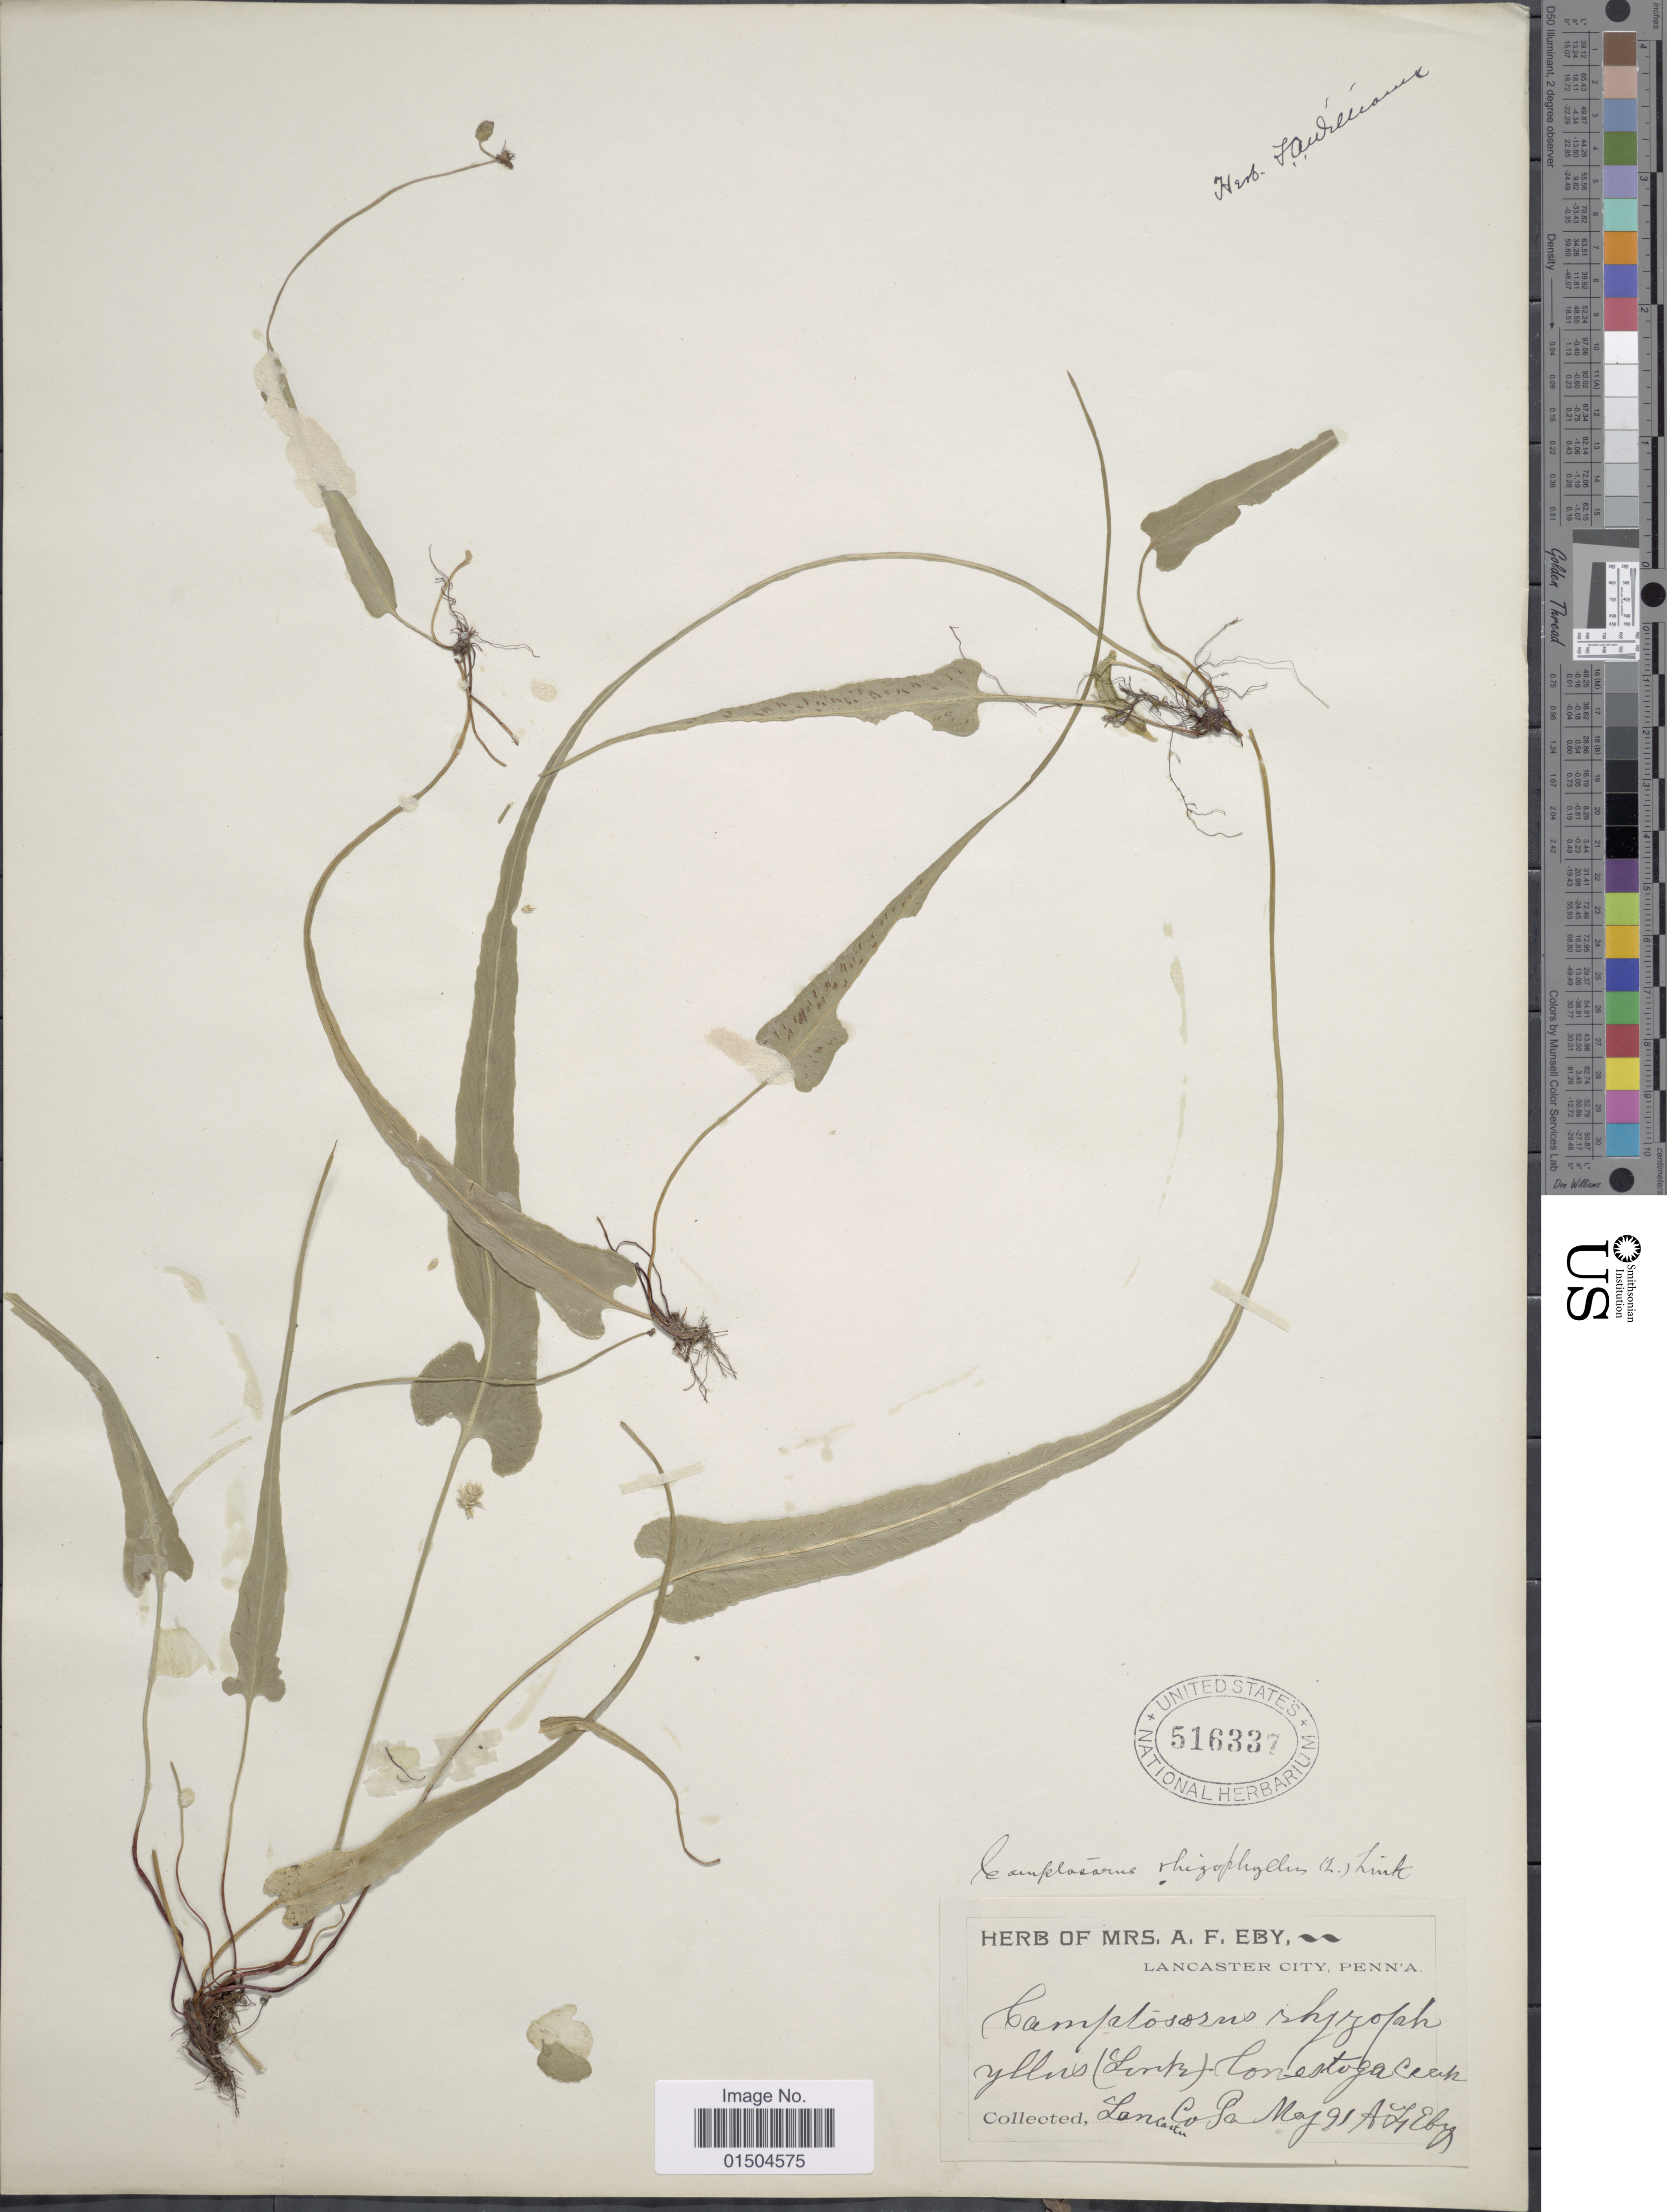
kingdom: Plantae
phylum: Tracheophyta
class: Polypodiopsida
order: Polypodiales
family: Aspleniaceae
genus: Asplenium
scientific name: Asplenium rhizophyllum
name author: L.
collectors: Mrs. A. F. Eby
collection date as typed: Transcribed d/m/y: /5/91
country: United States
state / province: Pennsylvania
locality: Yllus (Lorktz), Conestoga Creek, Lancaster Co.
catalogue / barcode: US 516337